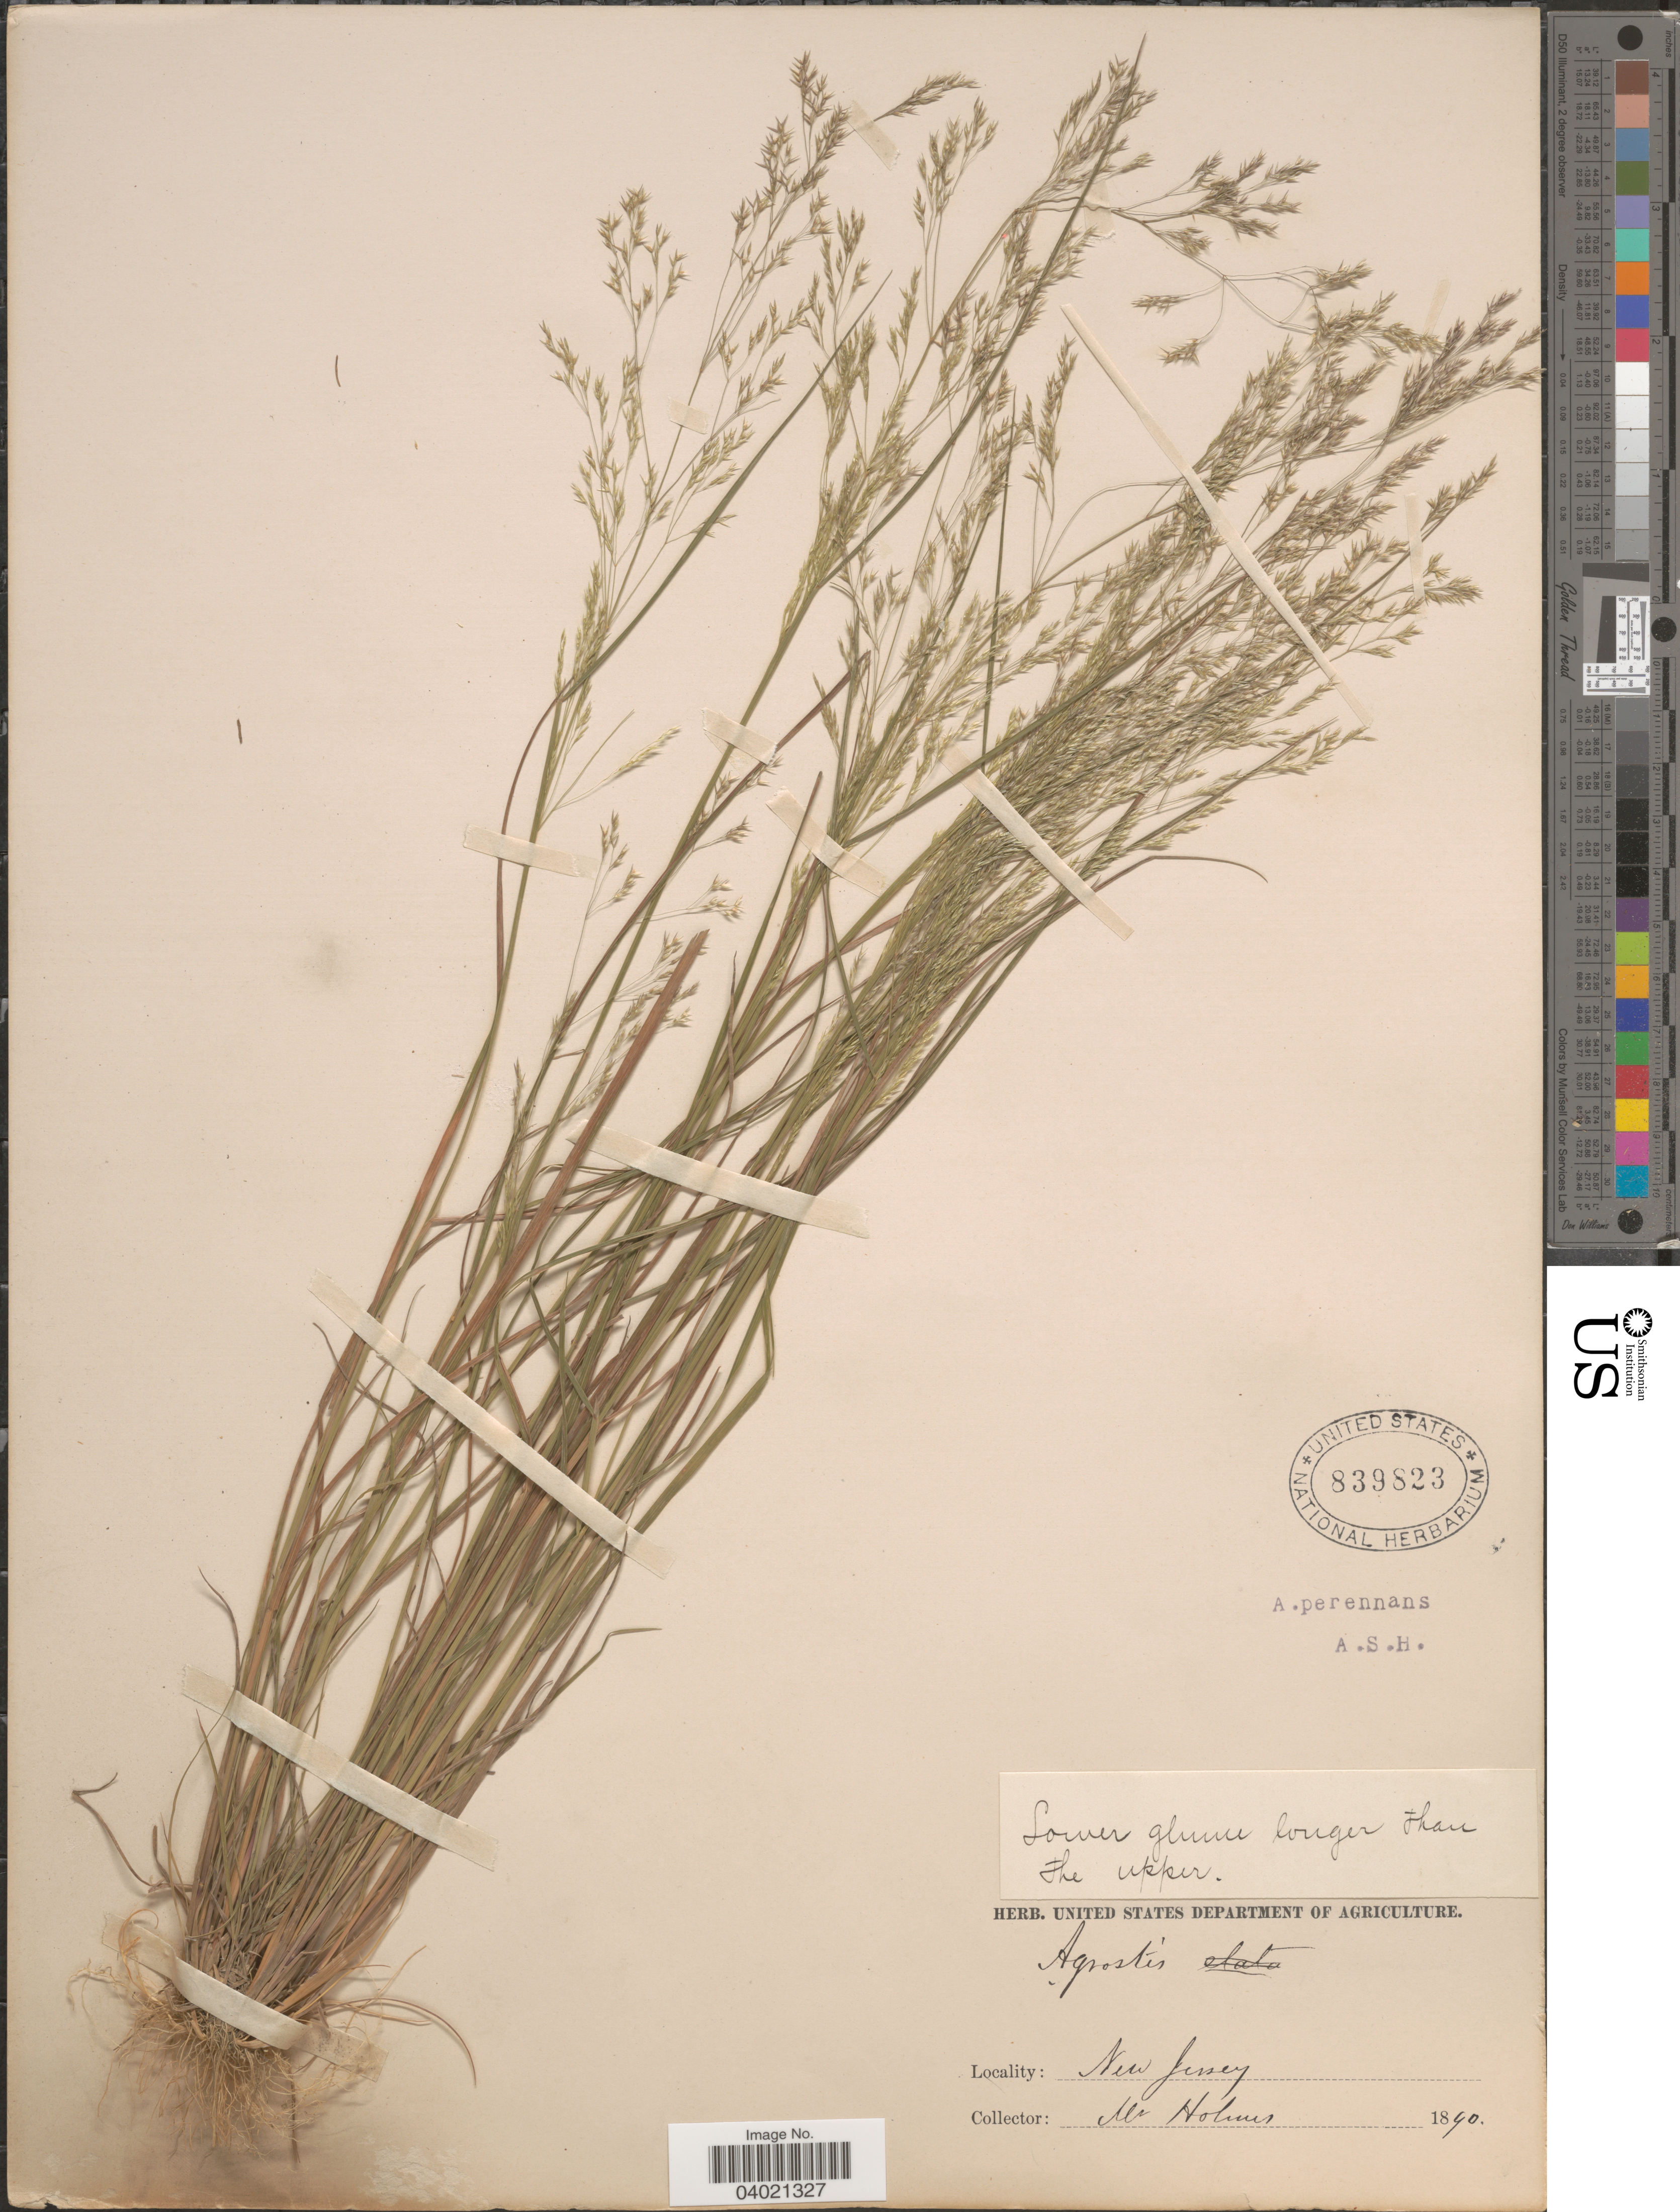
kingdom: Plantae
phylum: Tracheophyta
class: Liliopsida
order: Poales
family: Poaceae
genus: Agrostis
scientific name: Agrostis perennans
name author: (Walter) Tuck.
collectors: -. Holmes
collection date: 1890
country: United States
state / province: New Jersey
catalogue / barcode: US 839823